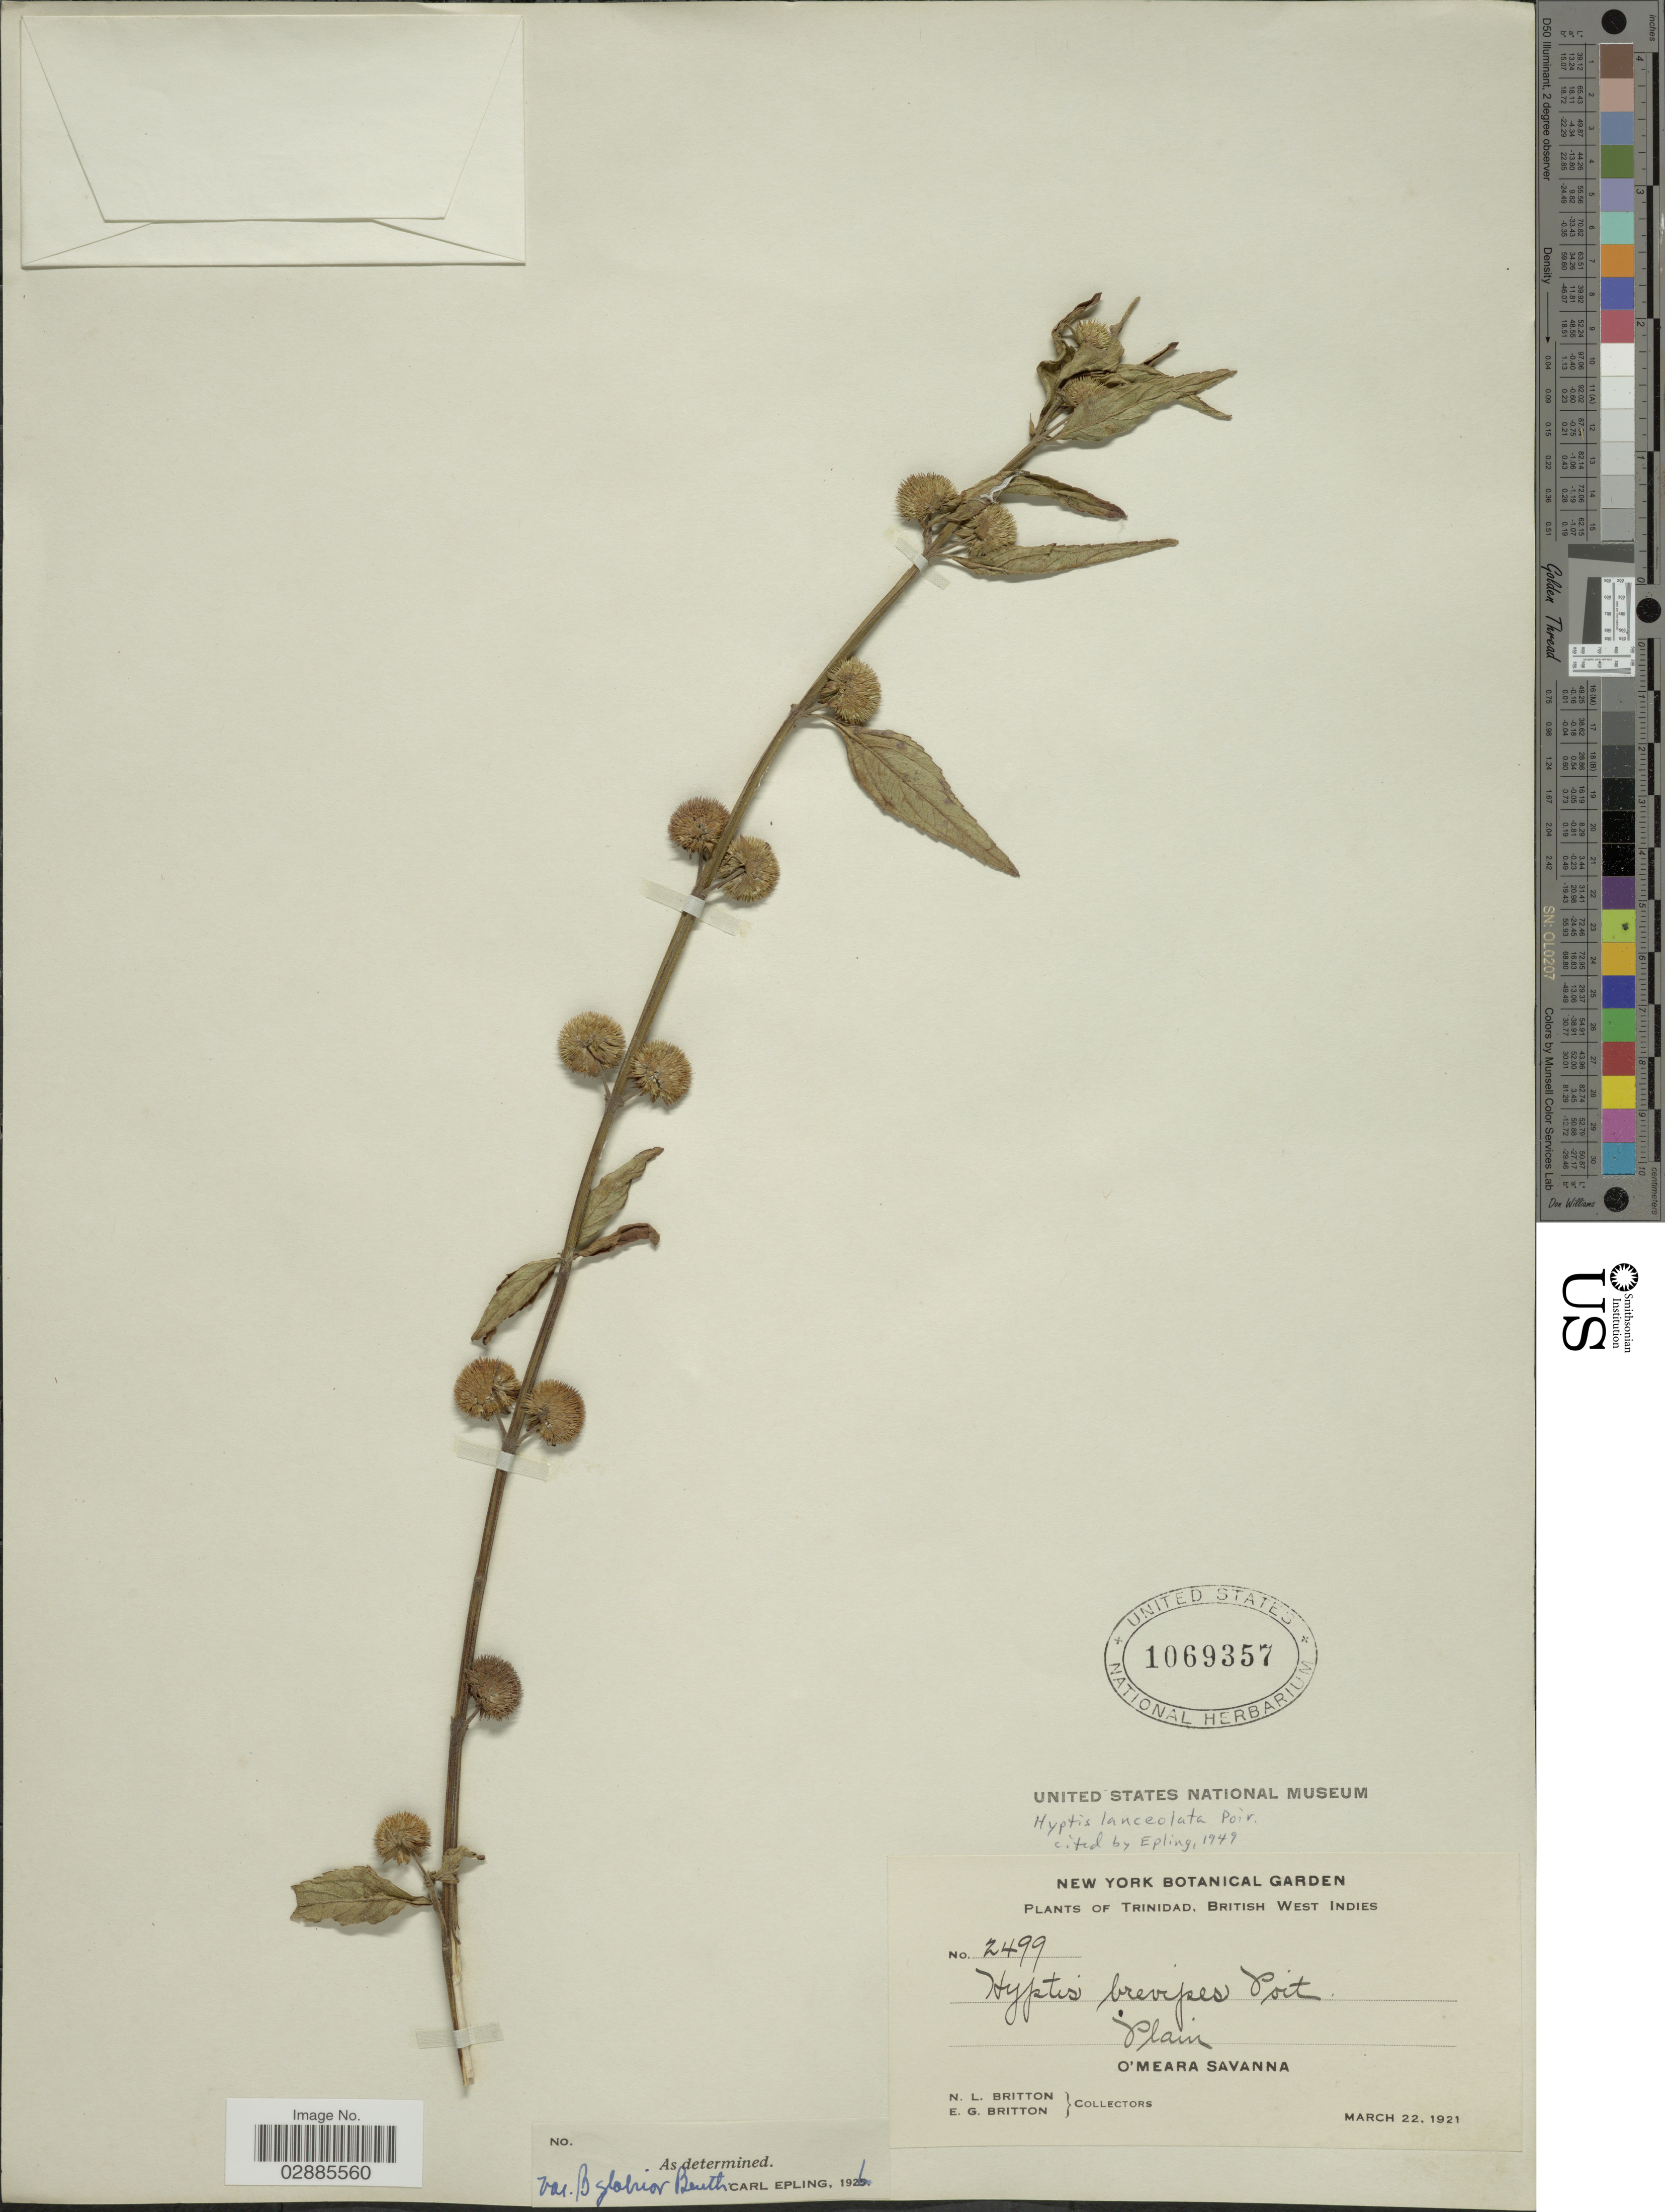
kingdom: Plantae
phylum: Tracheophyta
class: Magnoliopsida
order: Lamiales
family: Lamiaceae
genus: Hyptis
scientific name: Hyptis lanceolata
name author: Poir.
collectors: N. Britton & E. G. Britton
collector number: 2499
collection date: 1921-03-22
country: Trinidad and Tobago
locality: Trinidad, British West Indies. Plain O'Meara Savanna.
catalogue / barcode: US 1069357